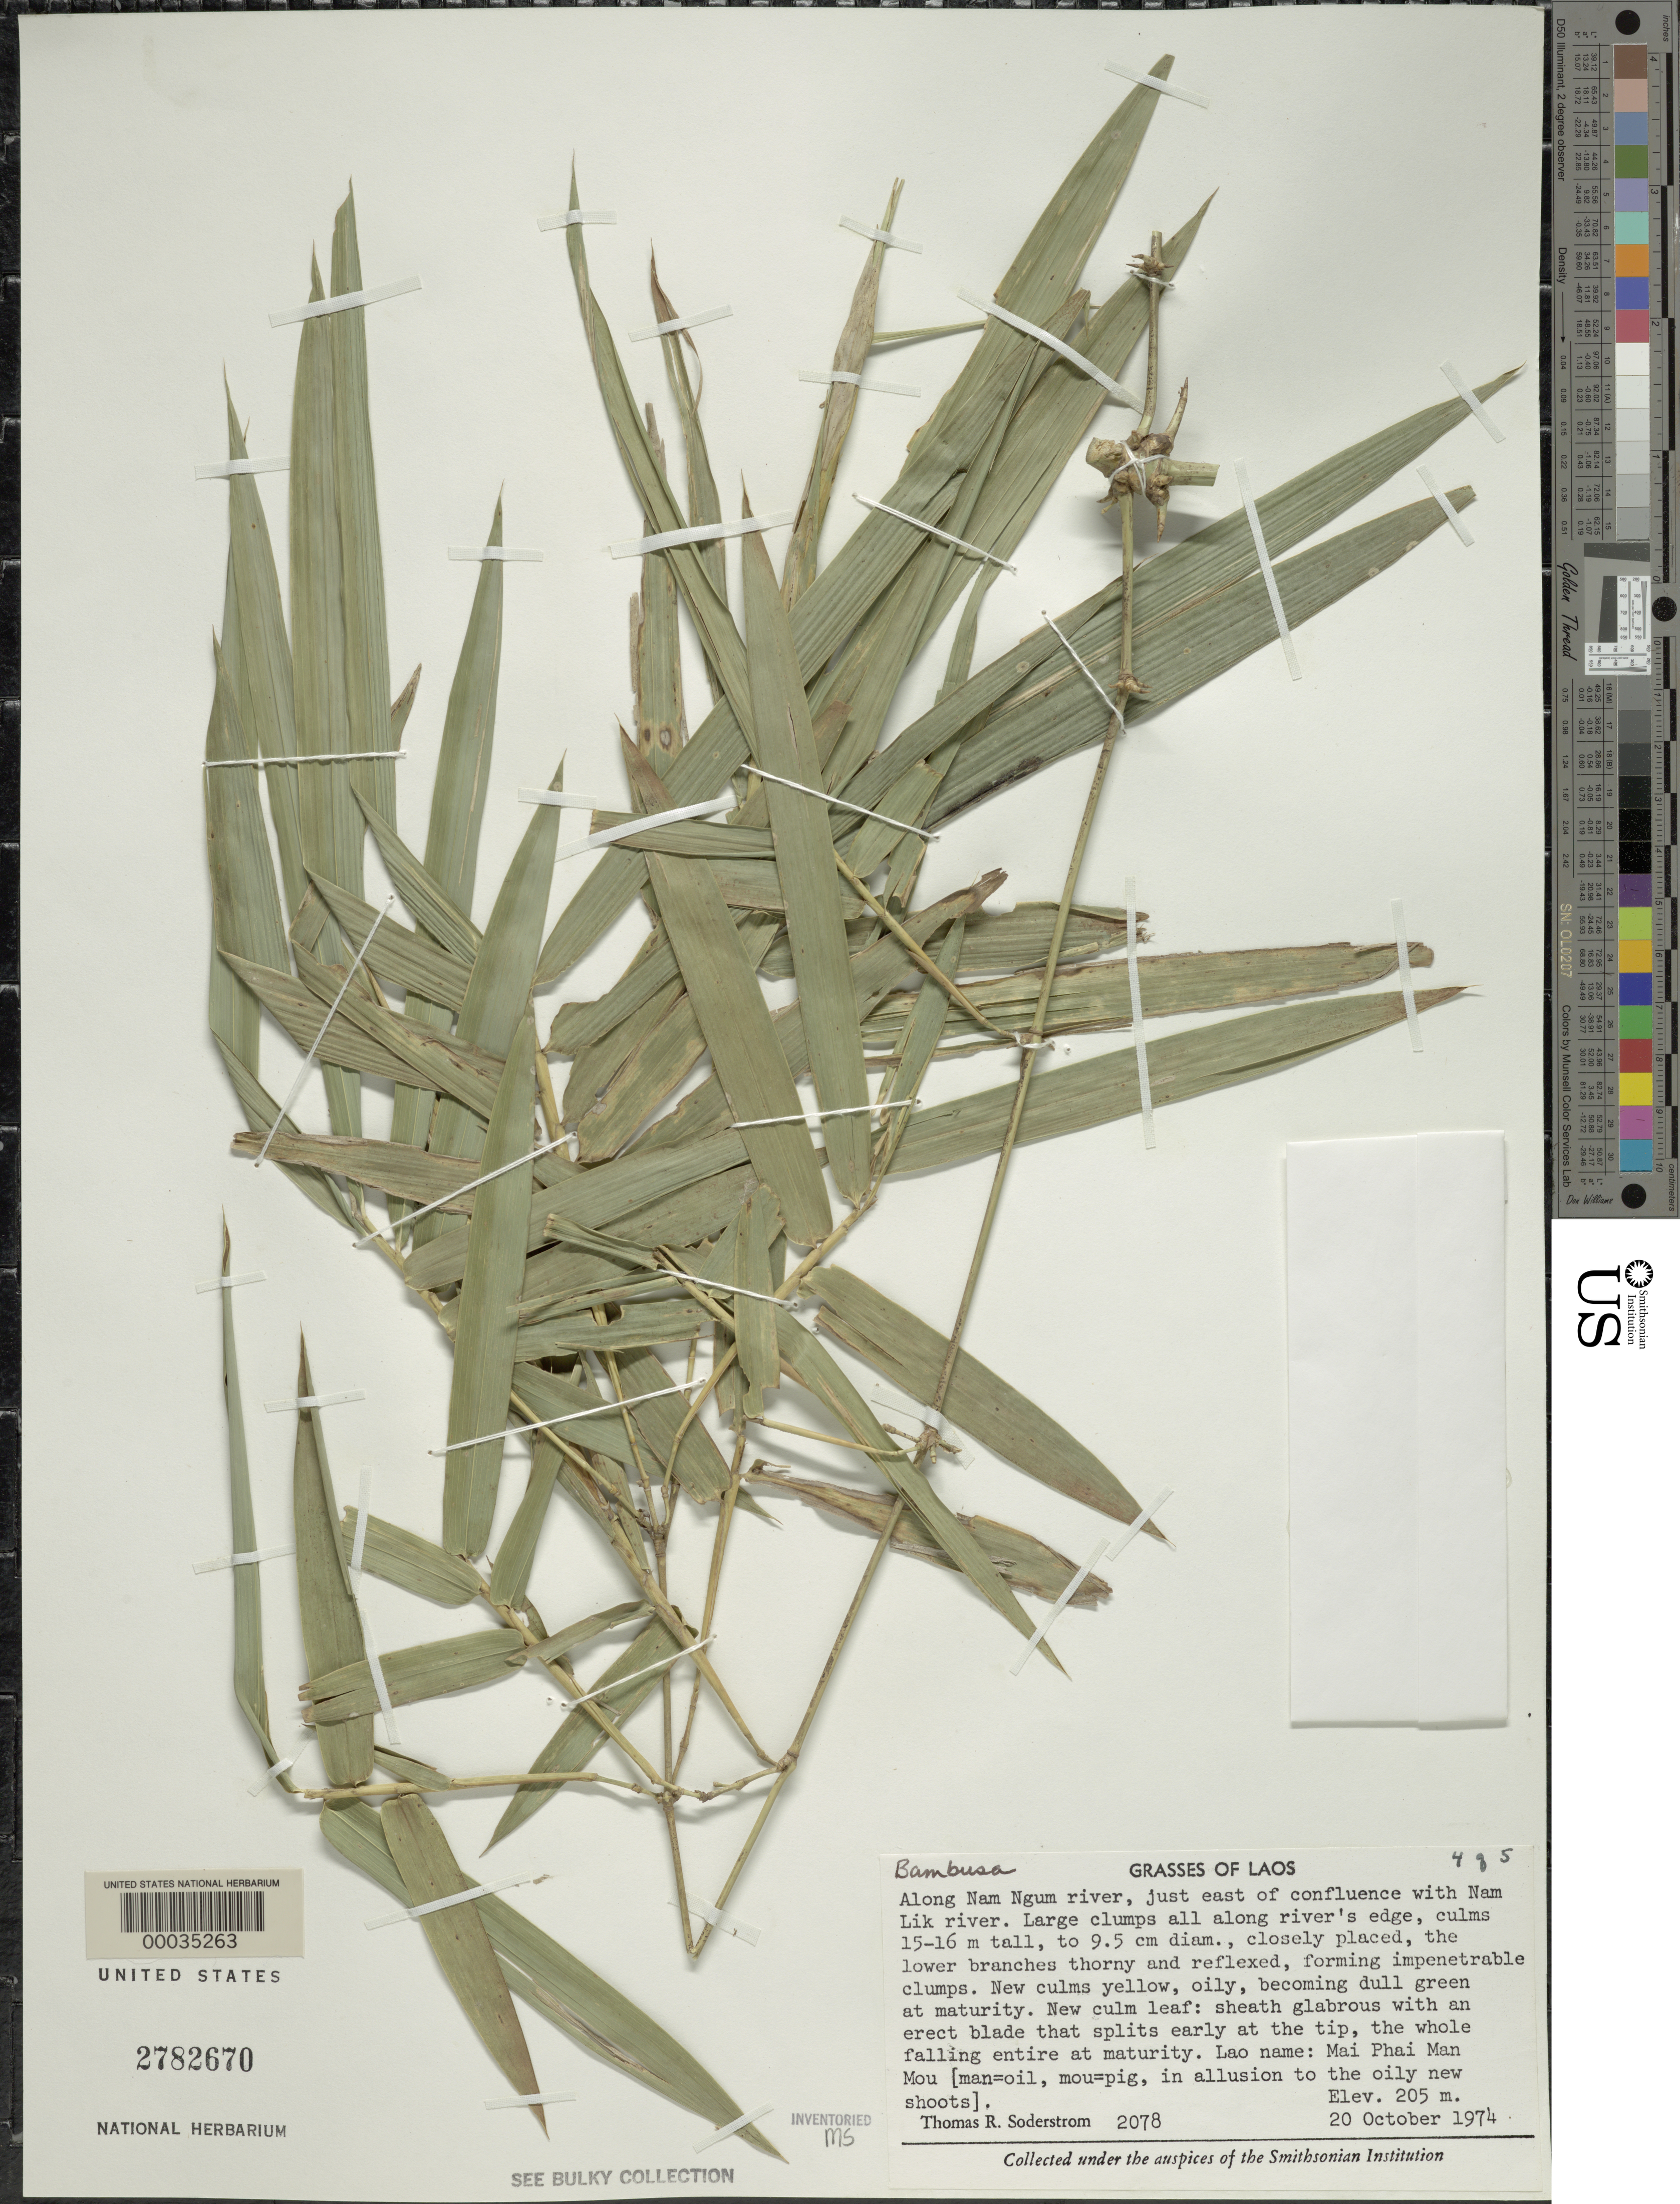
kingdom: Plantae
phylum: Tracheophyta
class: Liliopsida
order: Poales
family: Poaceae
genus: Bambusa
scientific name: Bambusa sp.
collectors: T. R. Soderstrom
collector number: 2078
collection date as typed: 20 Oct 1974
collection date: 1974-10-20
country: Laos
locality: Nam Ngum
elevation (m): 205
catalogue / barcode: US 2782670